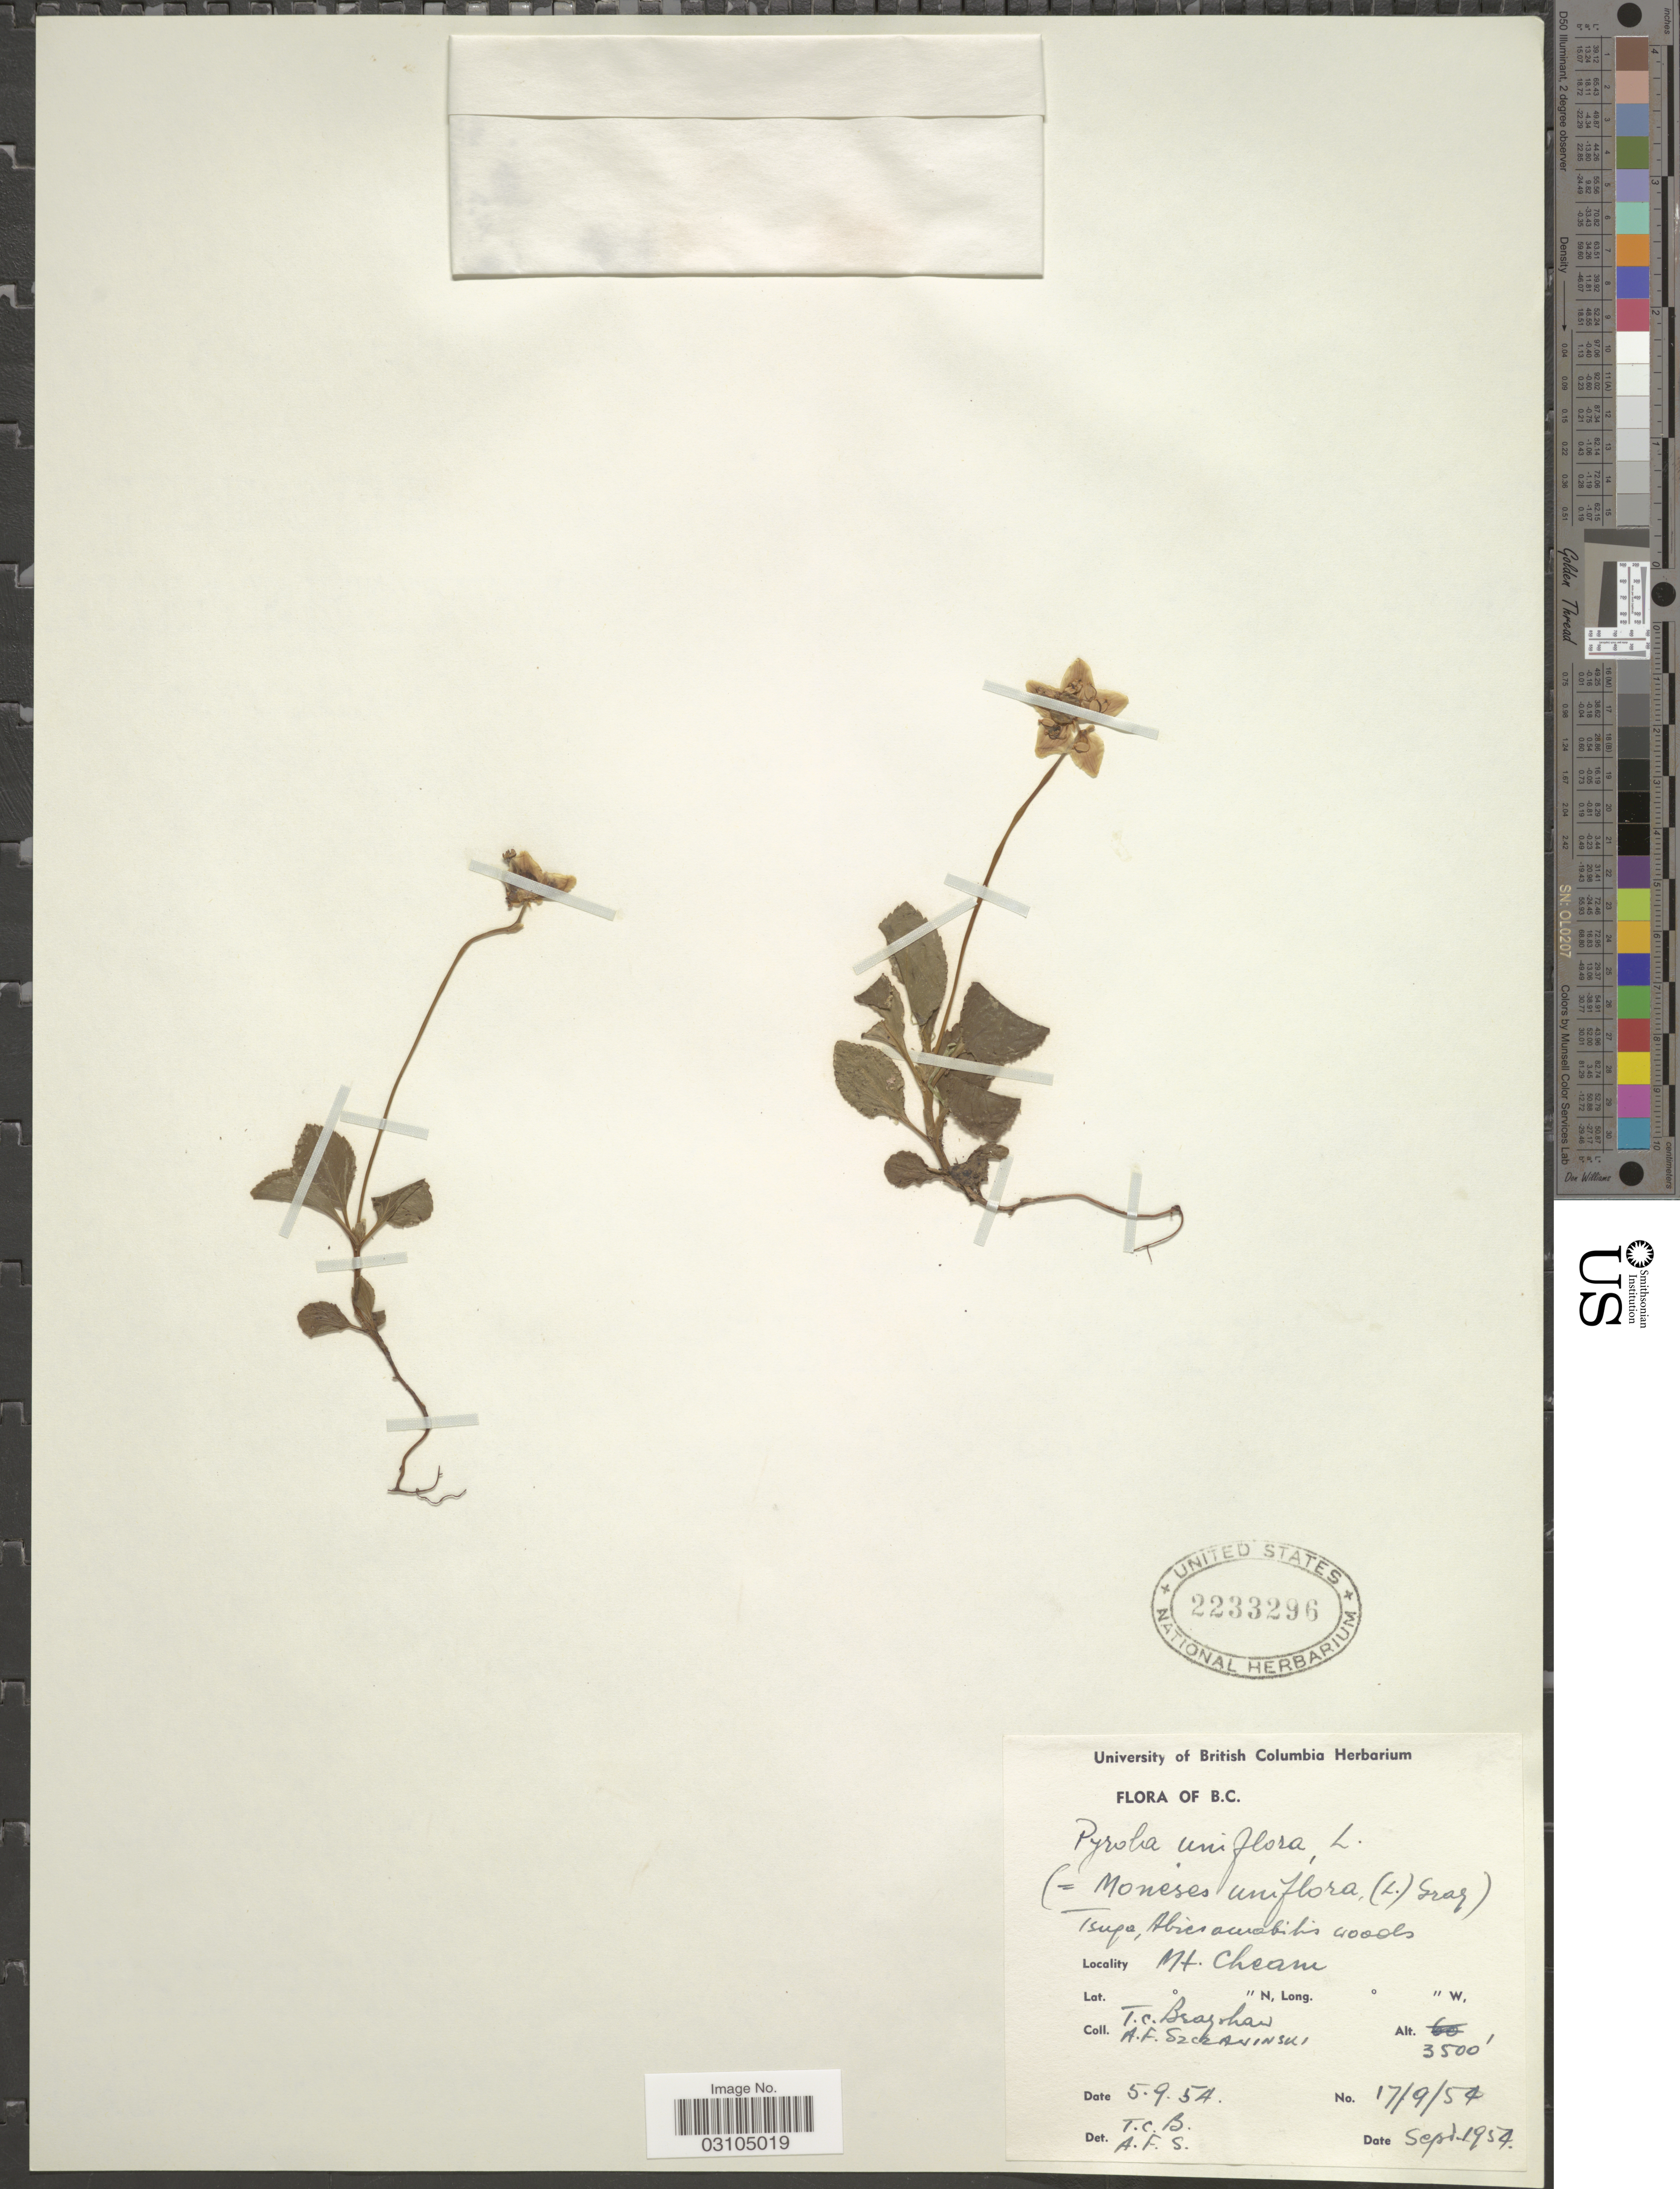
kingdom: Plantae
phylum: Tracheophyta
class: Magnoliopsida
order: Ericales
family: Ericaceae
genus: Moneses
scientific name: Moneses uniflora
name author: (L.) A. Gray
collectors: T. Brayshaw & A. Szczawinski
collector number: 17/9/54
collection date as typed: Transcribed d/m/y: 5/9/54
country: Canada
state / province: British Columbia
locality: Mt. Cheam.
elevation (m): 1067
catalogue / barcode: US 2233296